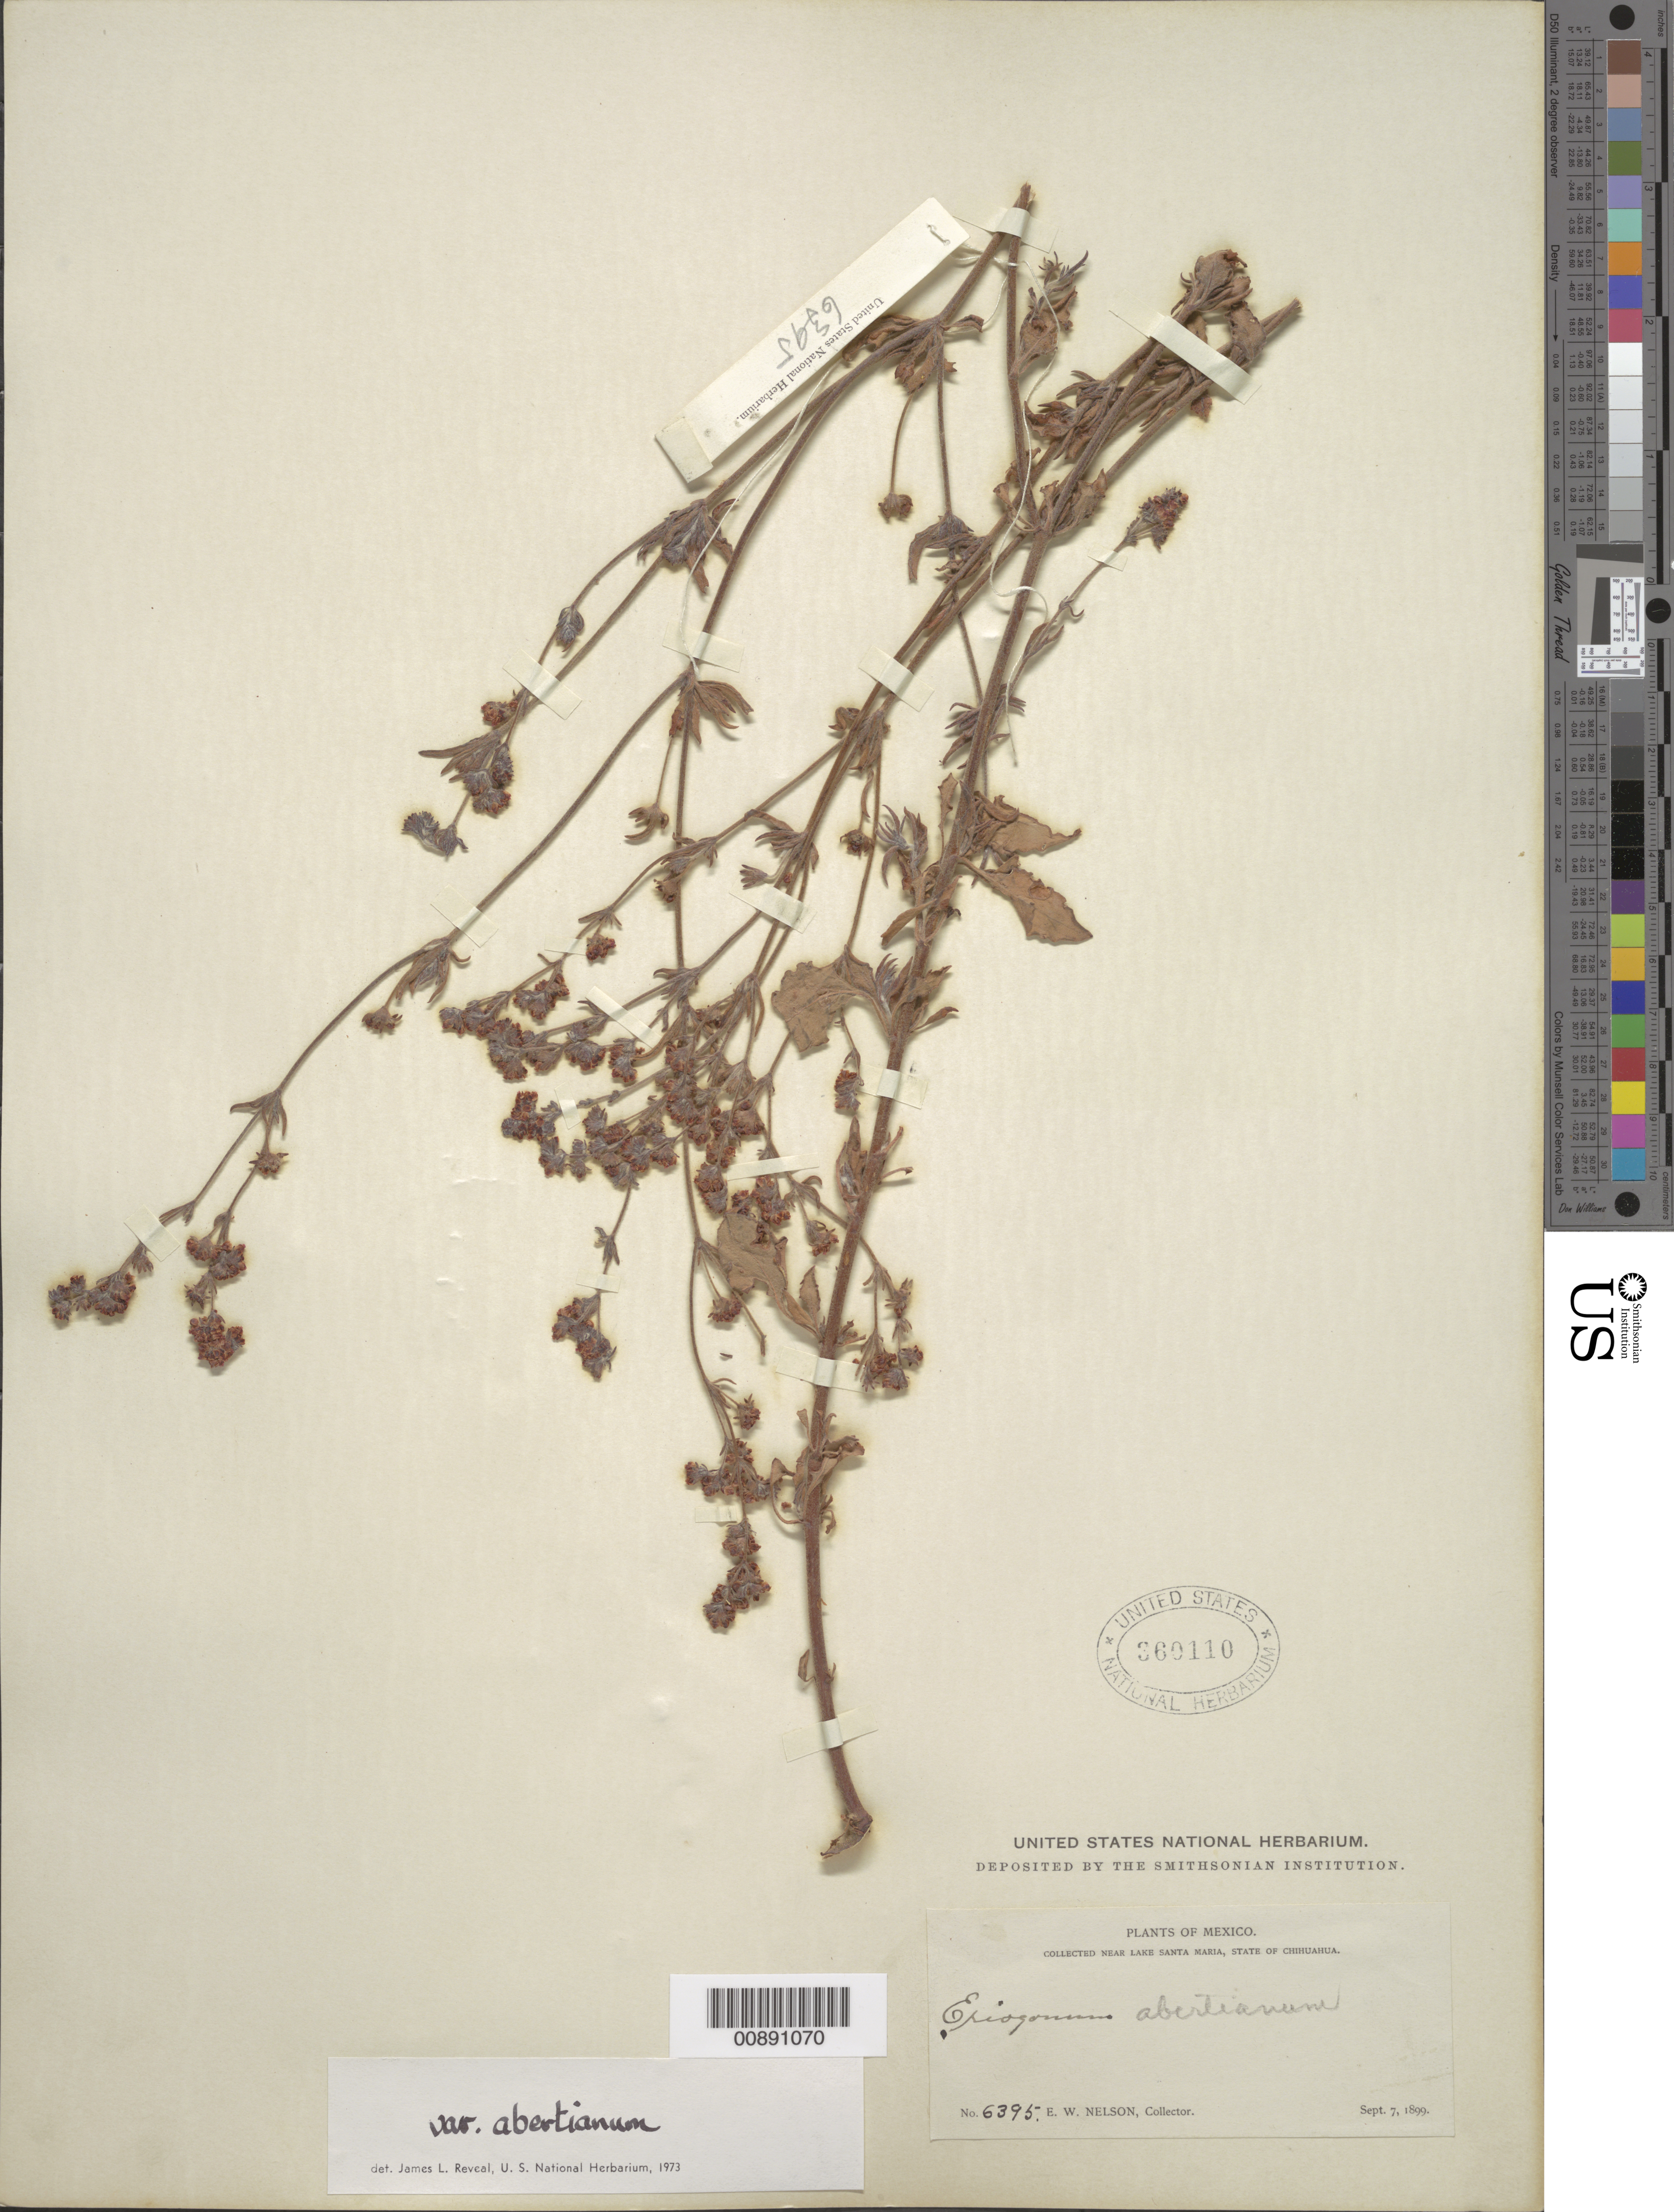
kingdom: Plantae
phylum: Tracheophyta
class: Magnoliopsida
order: Caryophyllales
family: Polygonaceae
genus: Eriogonum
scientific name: Eriogonum abertianum var. abertianum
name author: Torr.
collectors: E. W. Nelson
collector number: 6395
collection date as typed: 07 Sep 1899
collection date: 1899-09-07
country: Mexico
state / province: Chihuahua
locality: Near Lake Santa Maria, Chihuahua.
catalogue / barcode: US 360110